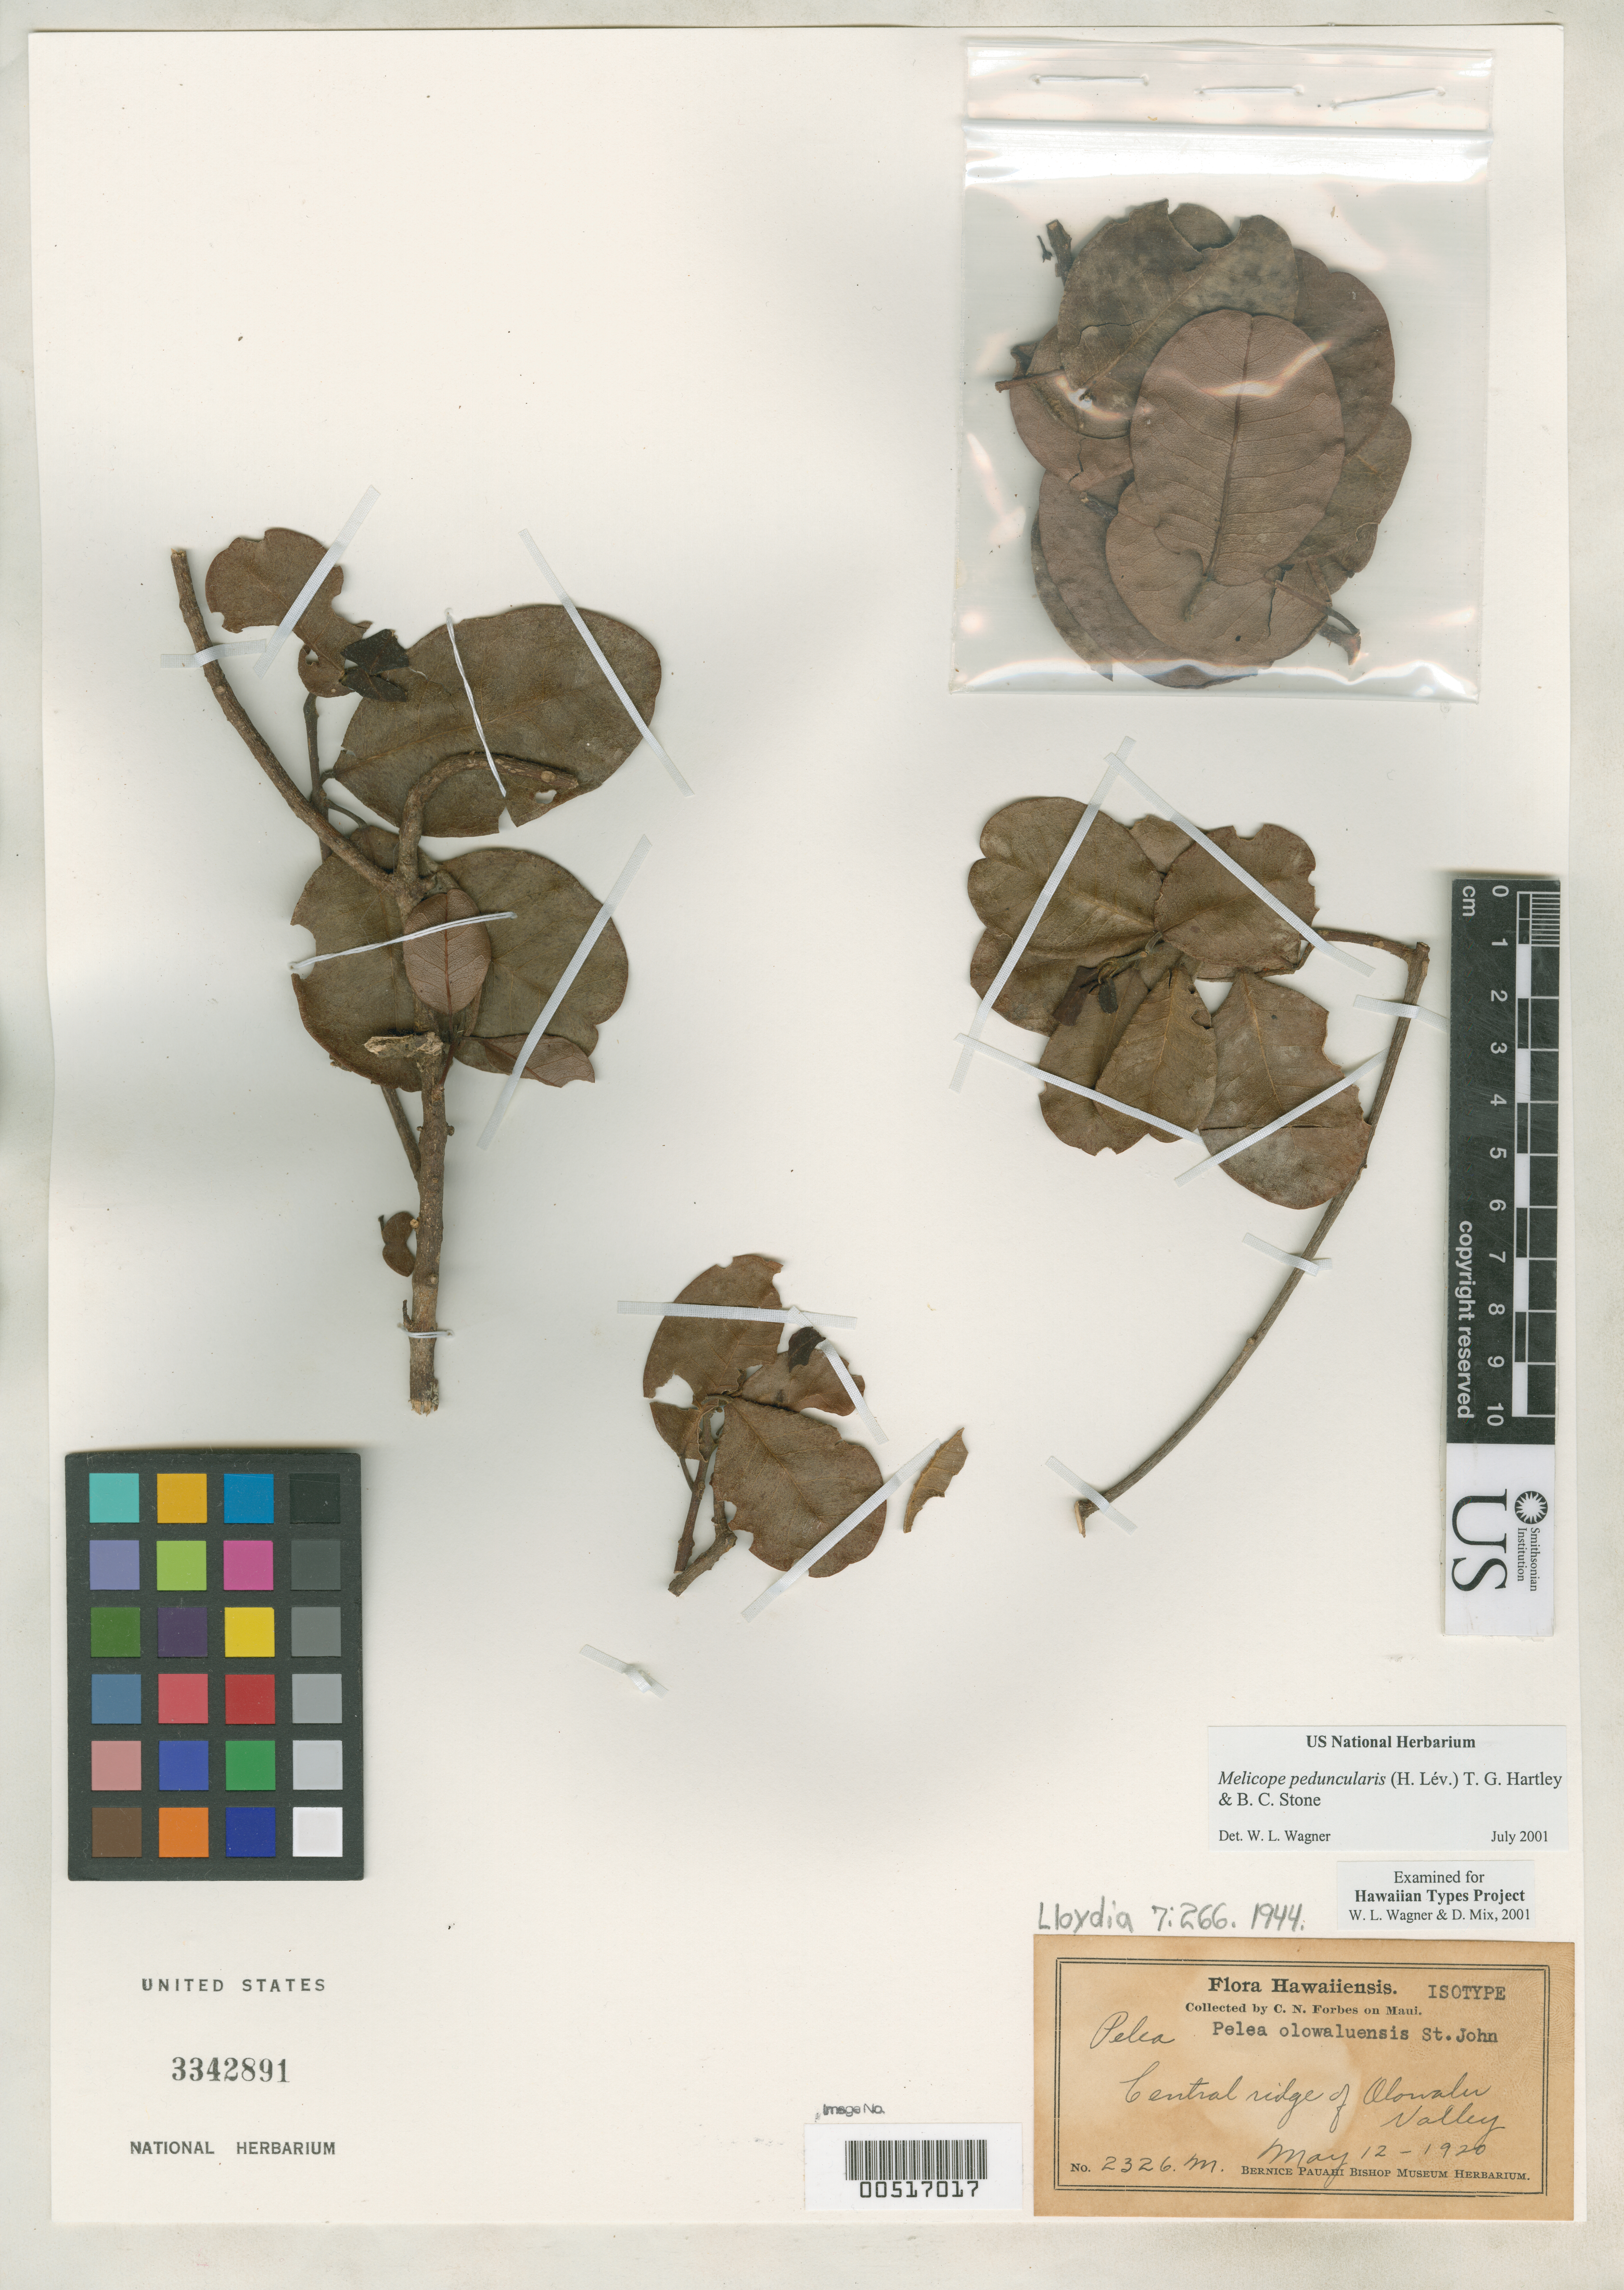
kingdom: Plantae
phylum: Tracheophyta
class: Magnoliopsida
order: Sapindales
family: Rutaceae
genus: Pelea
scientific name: Pelea olowaluensis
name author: H. St. John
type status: Isotype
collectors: C. N. Forbes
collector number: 2326.M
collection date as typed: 12 May 1920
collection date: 1920-05-12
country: United States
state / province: Hawaii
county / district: Maui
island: Maui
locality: Central ridge of Olowalu Valley.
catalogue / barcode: US 3342891